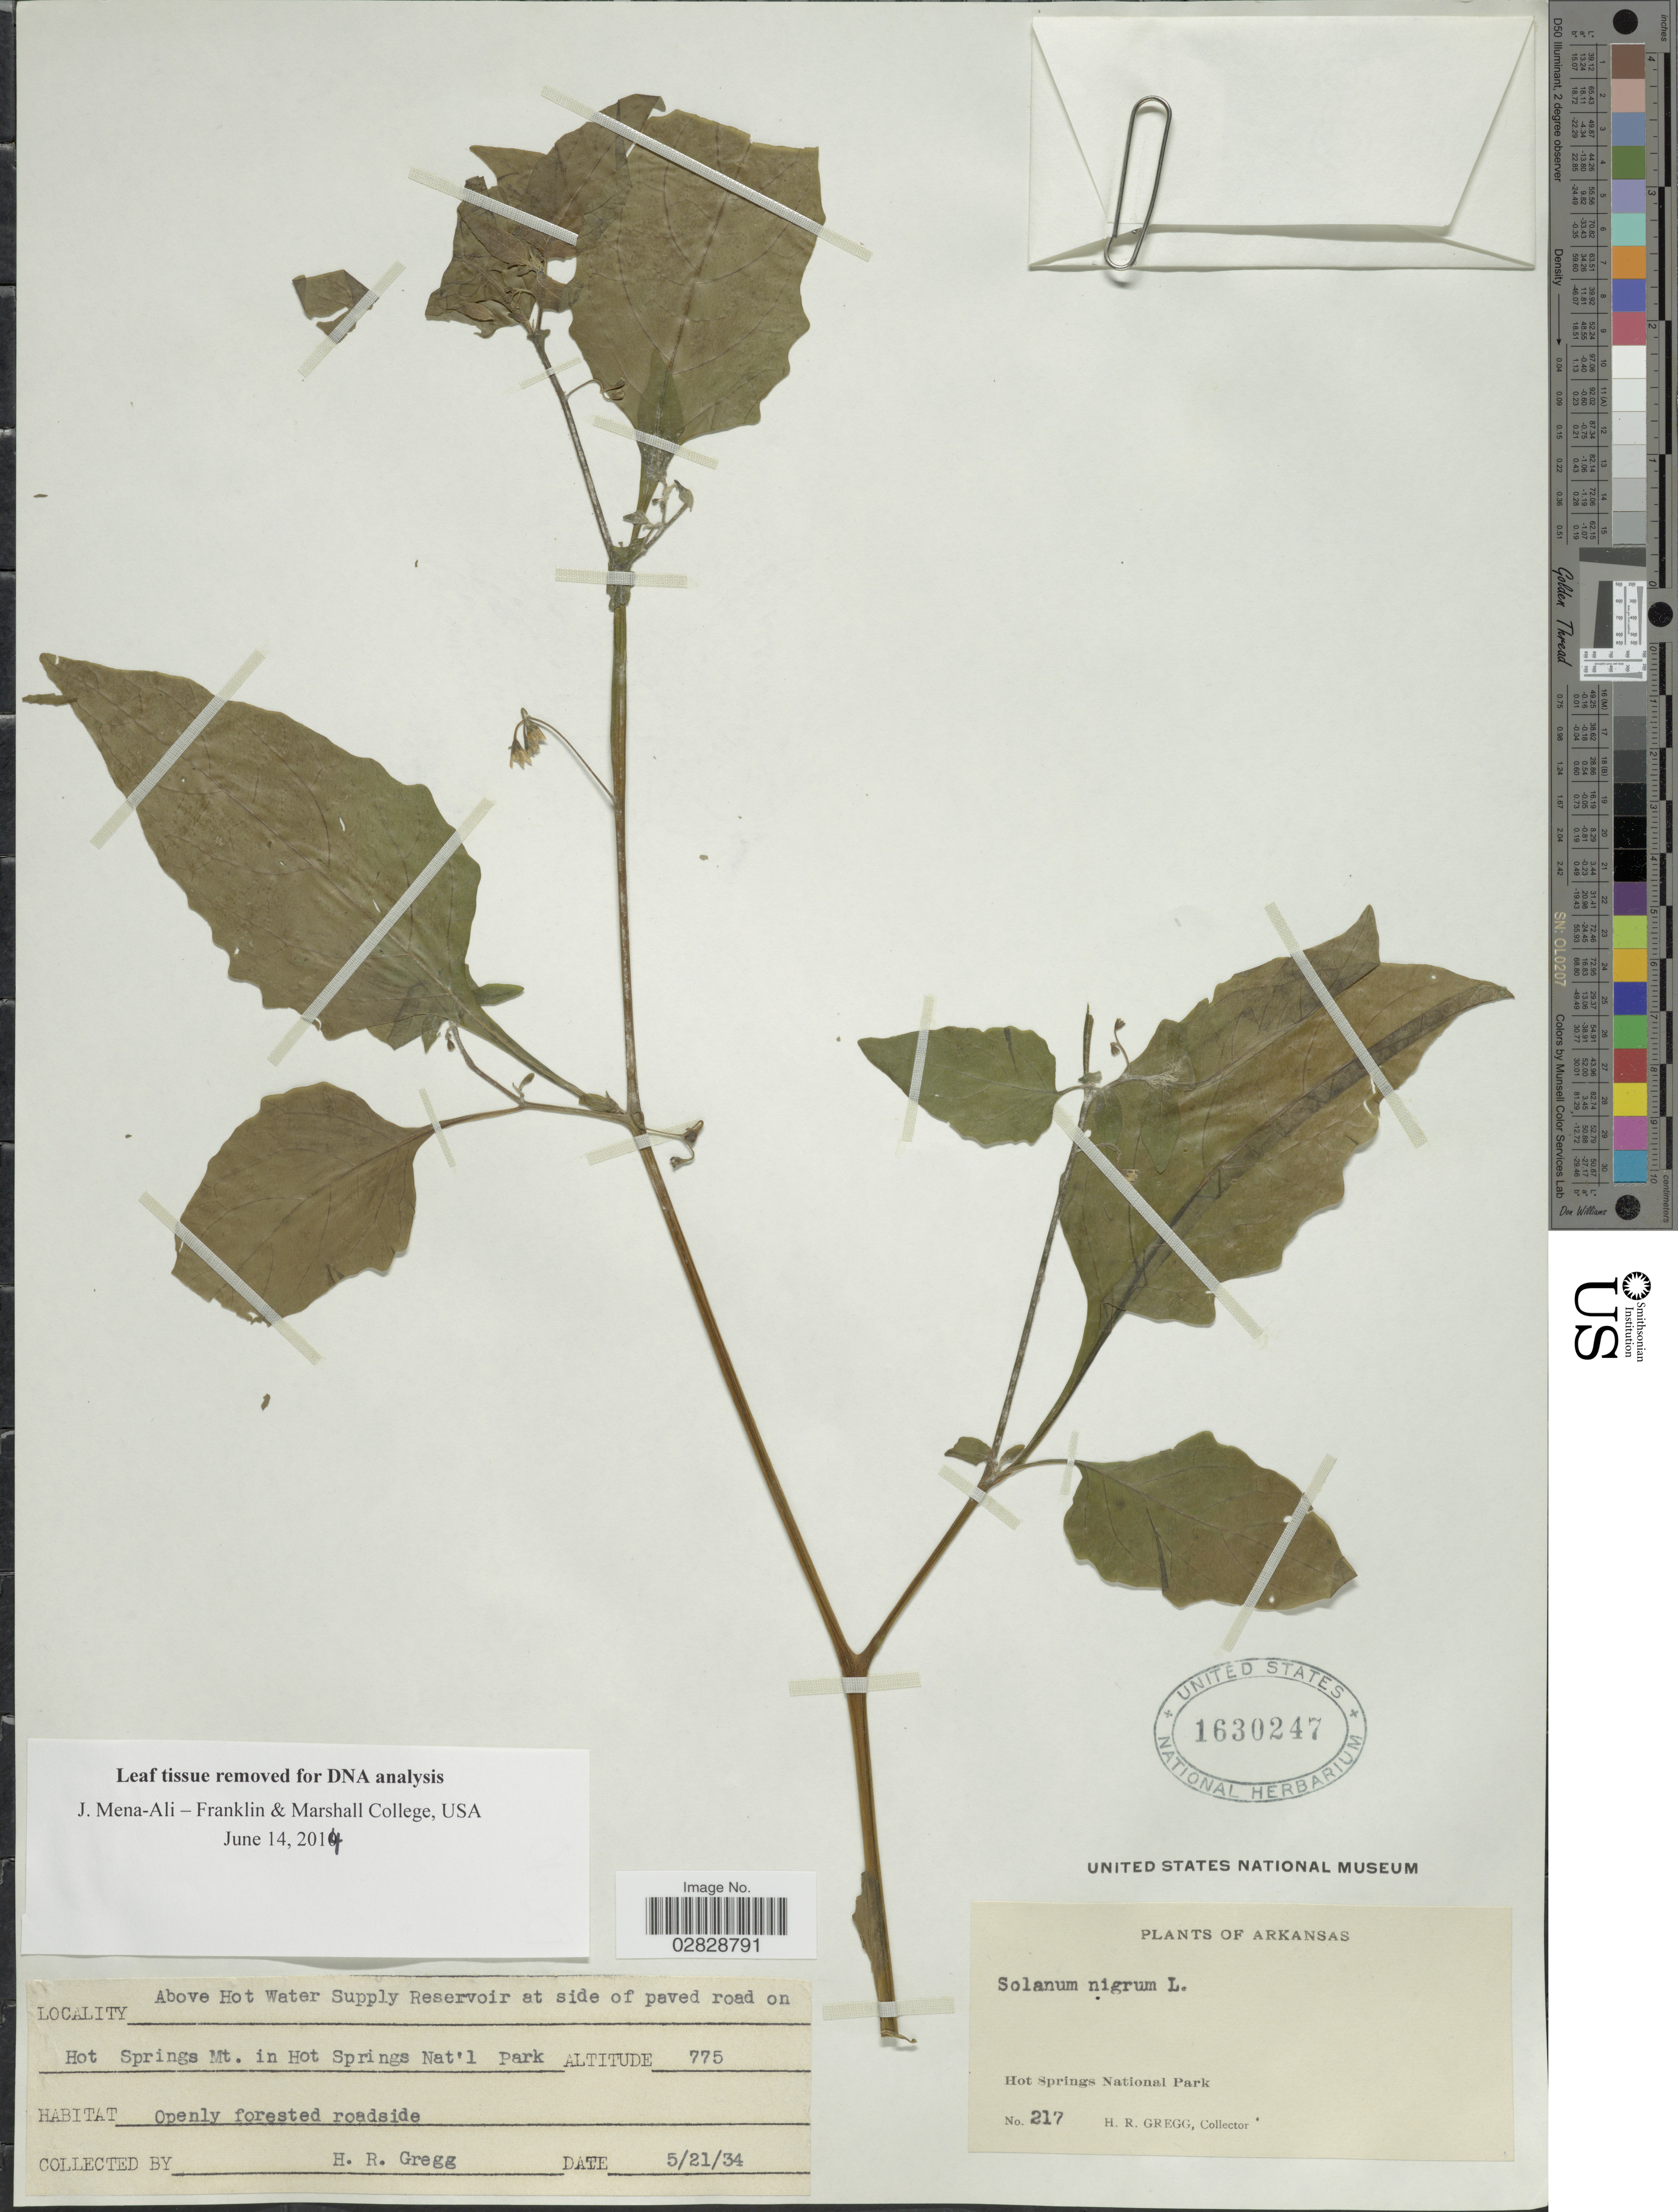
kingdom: Plantae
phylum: Tracheophyta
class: Magnoliopsida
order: Solanales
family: Solanaceae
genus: Solanum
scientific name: Solanum emulans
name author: Raf.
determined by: Knapp, S. D.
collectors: H. Gregg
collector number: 217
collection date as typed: Transcribed d/m/y: 21/5/34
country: United States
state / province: Arkansas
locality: Above Hot Water Supply Reservoir at side of paved road on Hot Springs Mt. in Hot Springs Nat'l park. Hot Springs National Park.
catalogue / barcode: US 1630247